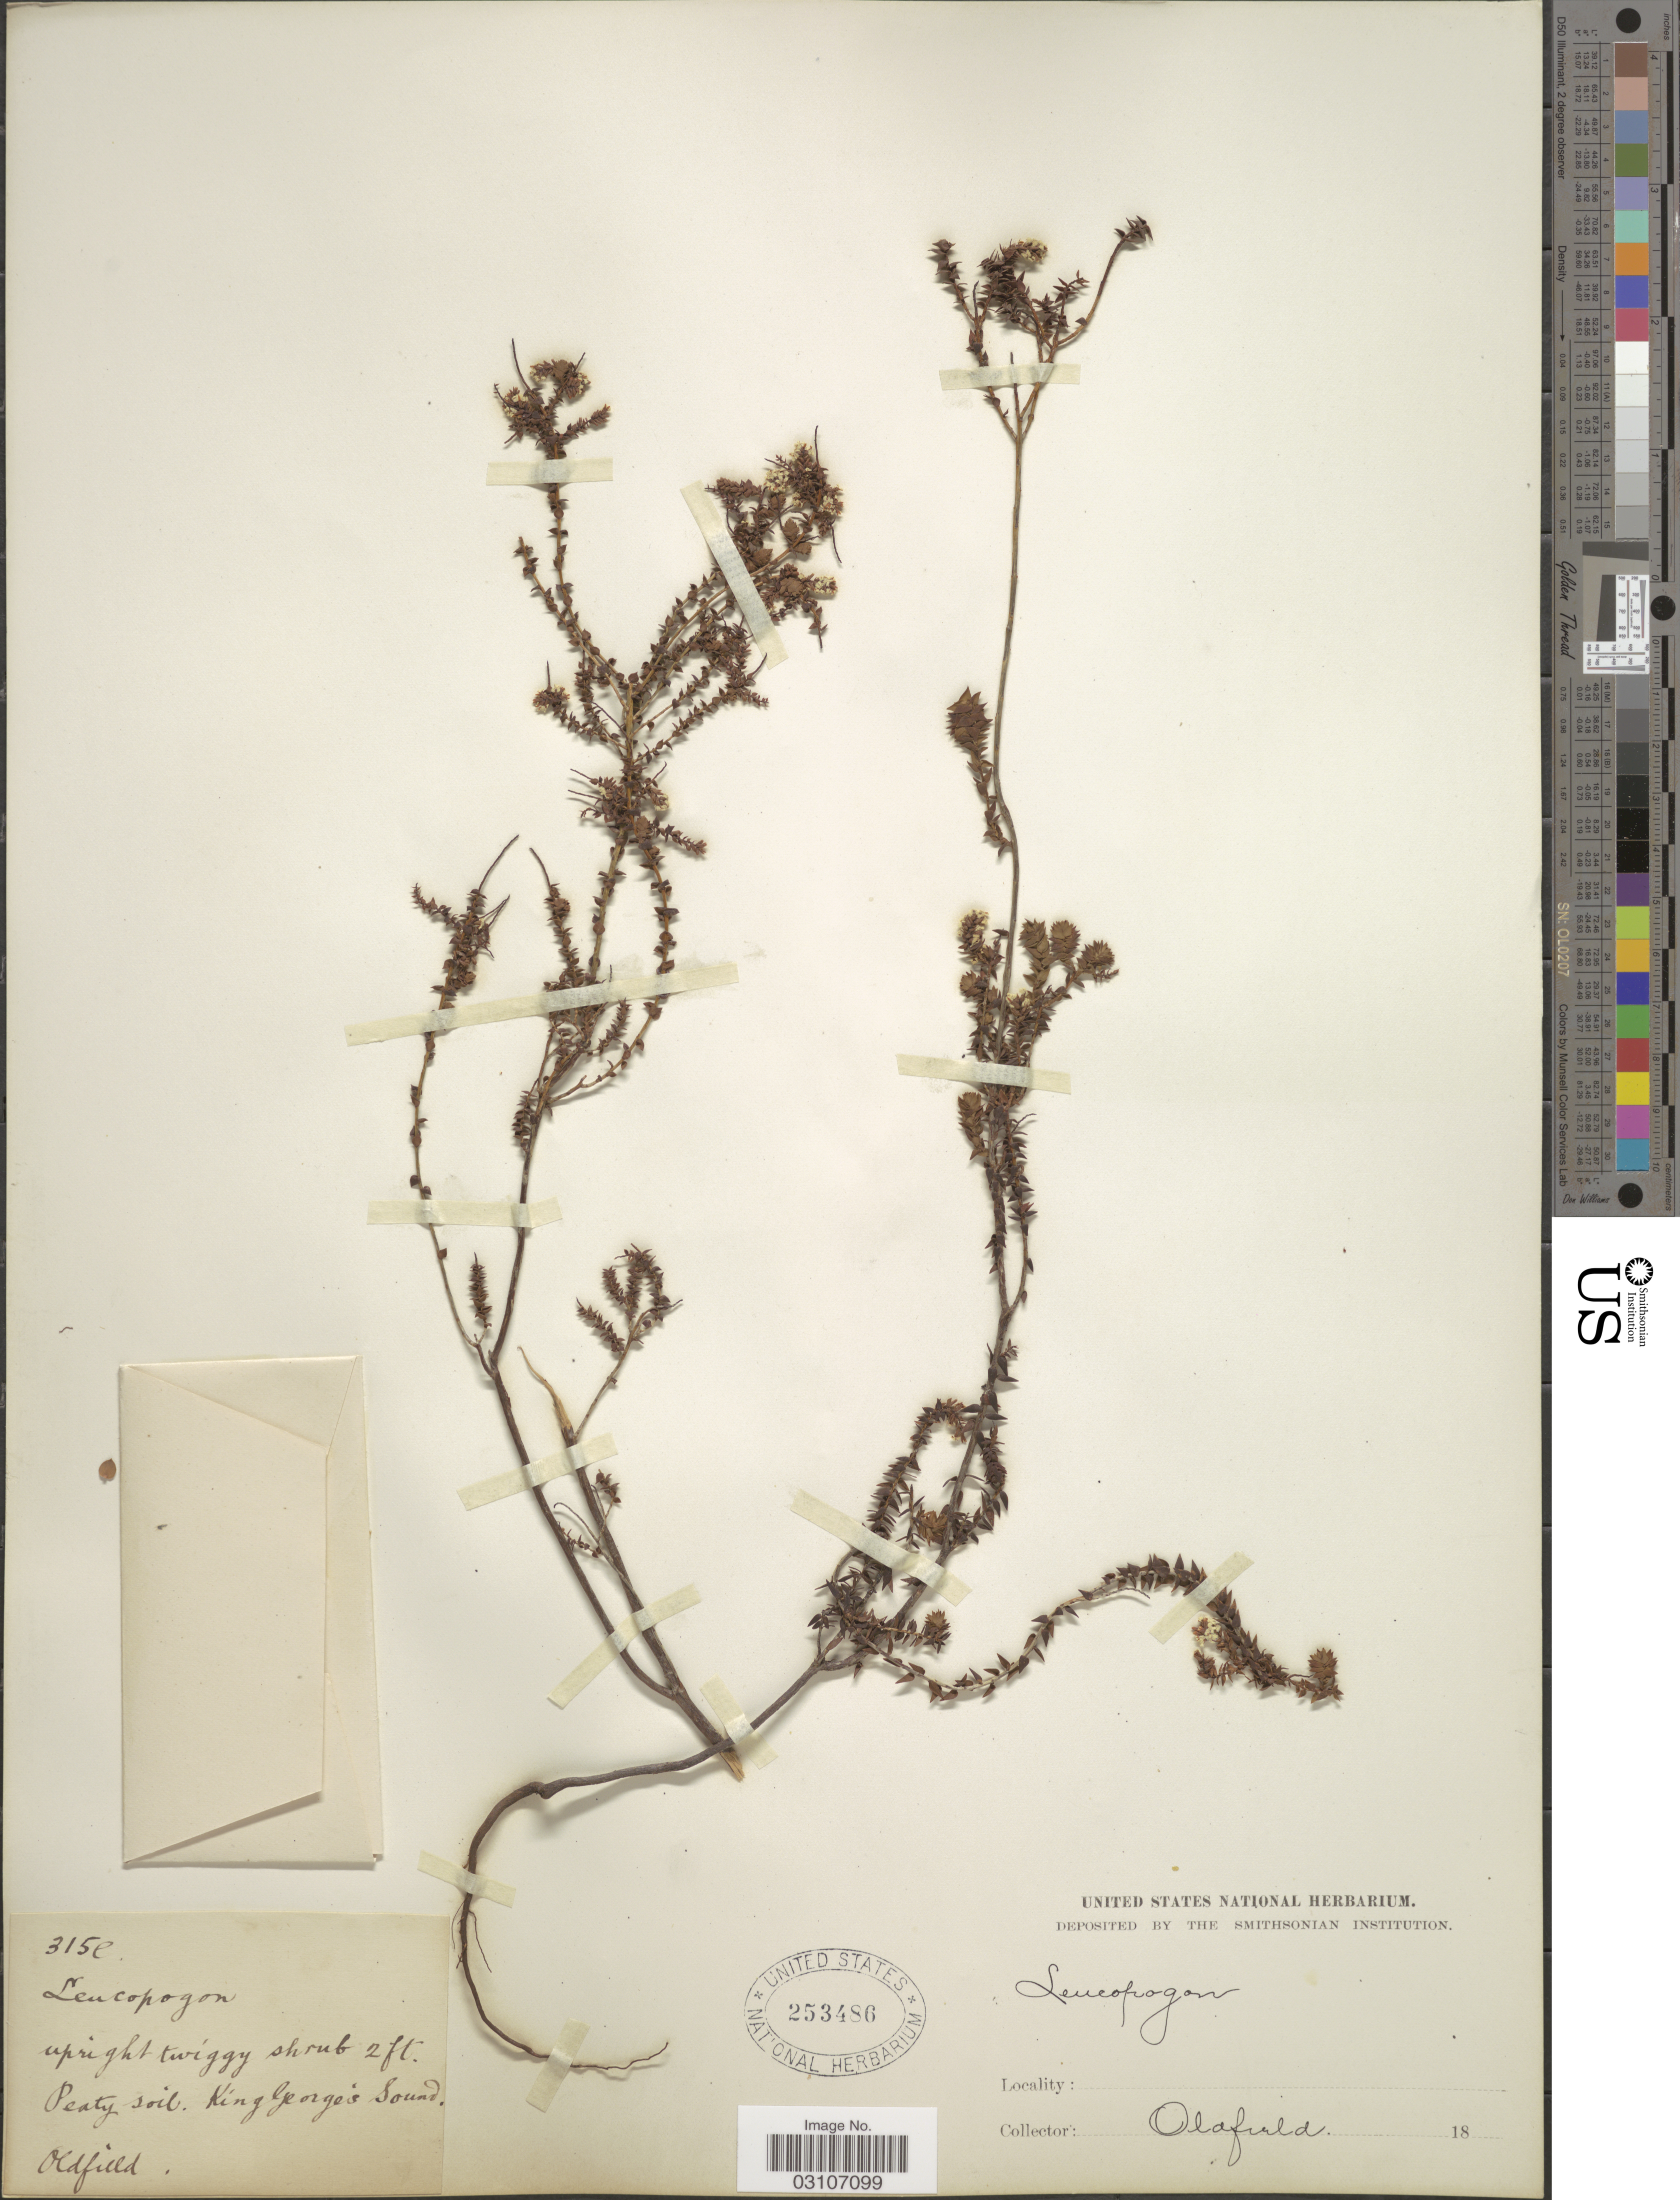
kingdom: Plantae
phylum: Tracheophyta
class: Magnoliopsida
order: Ericales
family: Ericaceae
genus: Leucopogon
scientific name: Leucopogon sp.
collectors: Oldfield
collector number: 315e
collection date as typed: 18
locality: King George's Sound.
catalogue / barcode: US 253486